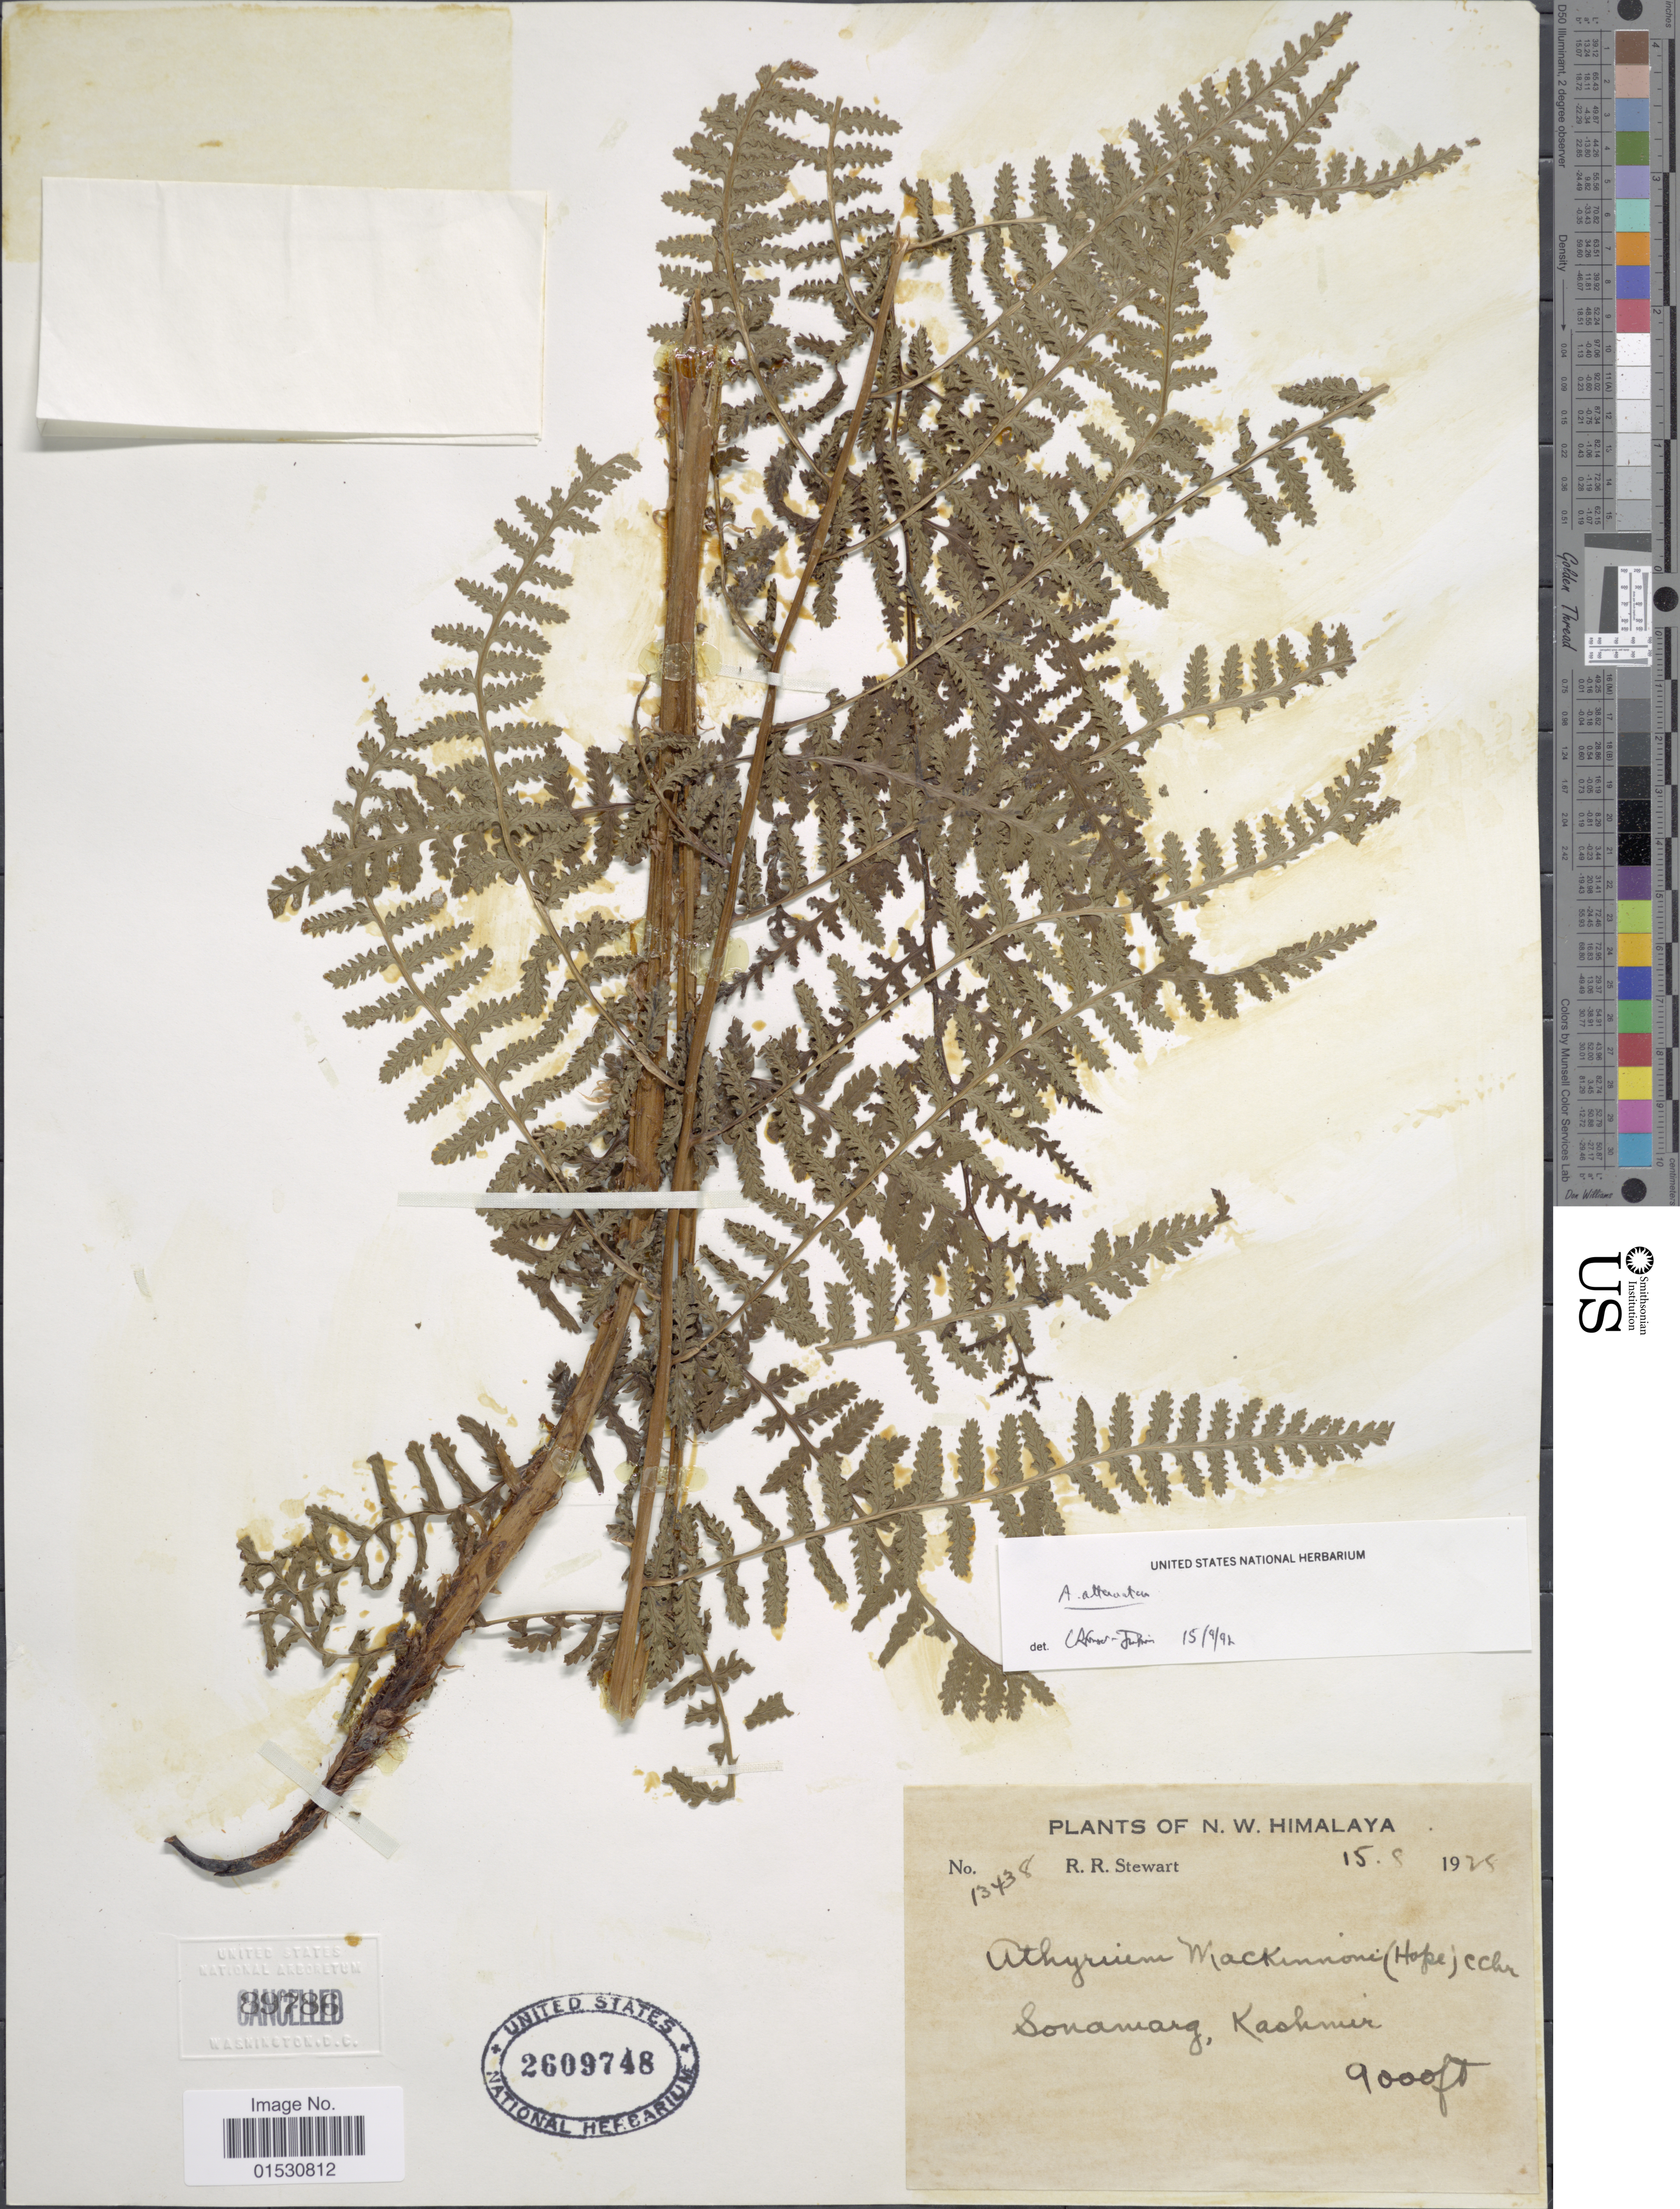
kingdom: Plantae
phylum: Tracheophyta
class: Polypodiopsida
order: Polypodiales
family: Athyriaceae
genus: Athyrium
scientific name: Athyrium mackinnonii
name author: (Hook.) C. Chr.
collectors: R. R. Stewart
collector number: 13438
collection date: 1925-08-15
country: India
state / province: Jammu and Kashmir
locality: Sonamarg, Kashmir. N.W. Himalaya.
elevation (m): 2743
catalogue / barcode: US 2609748